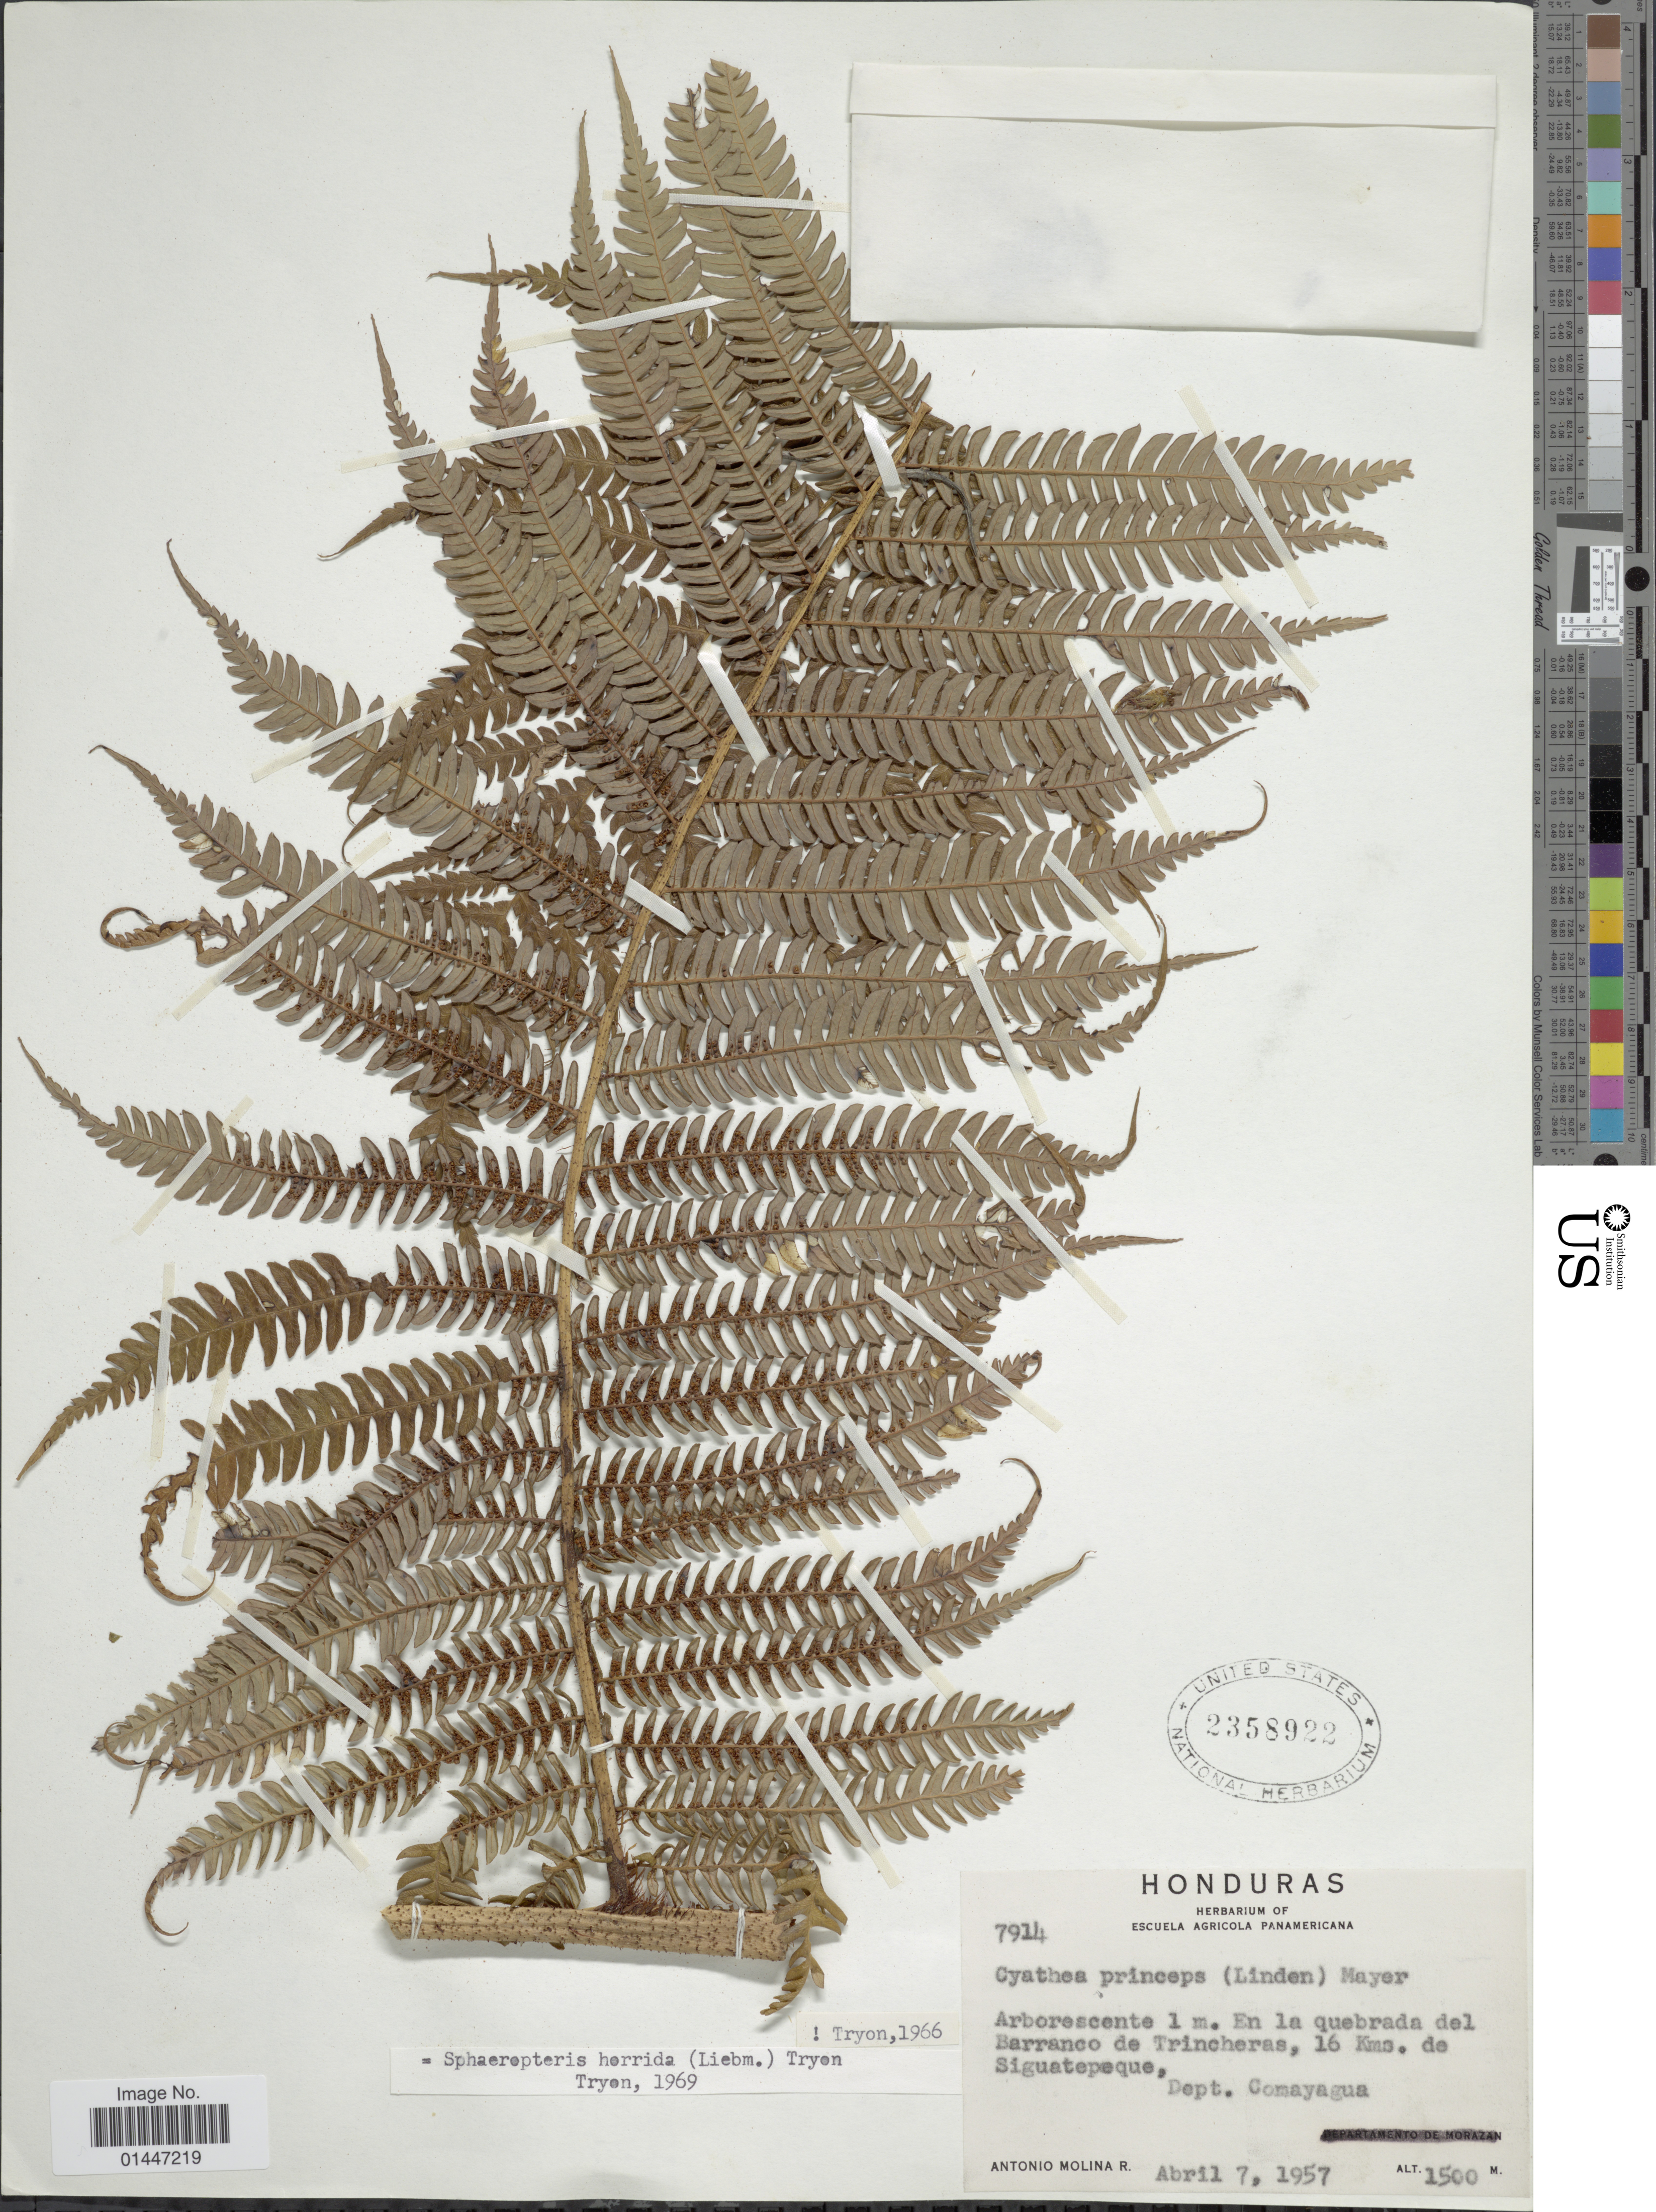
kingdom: Plantae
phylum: Tracheophyta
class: Polypodiopsida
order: Cyatheales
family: Cyatheaceae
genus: Sphaeropteris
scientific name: Sphaeropteris horrida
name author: (Liebm.) R.M. Tryon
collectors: A. Molina R.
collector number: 7914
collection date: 1957-04-07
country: Honduras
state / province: Comayagua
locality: Barranco de Trincheras, 16 Kms. de Siguatepeque, Dept. Comayagua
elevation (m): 1500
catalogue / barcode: US 2358922